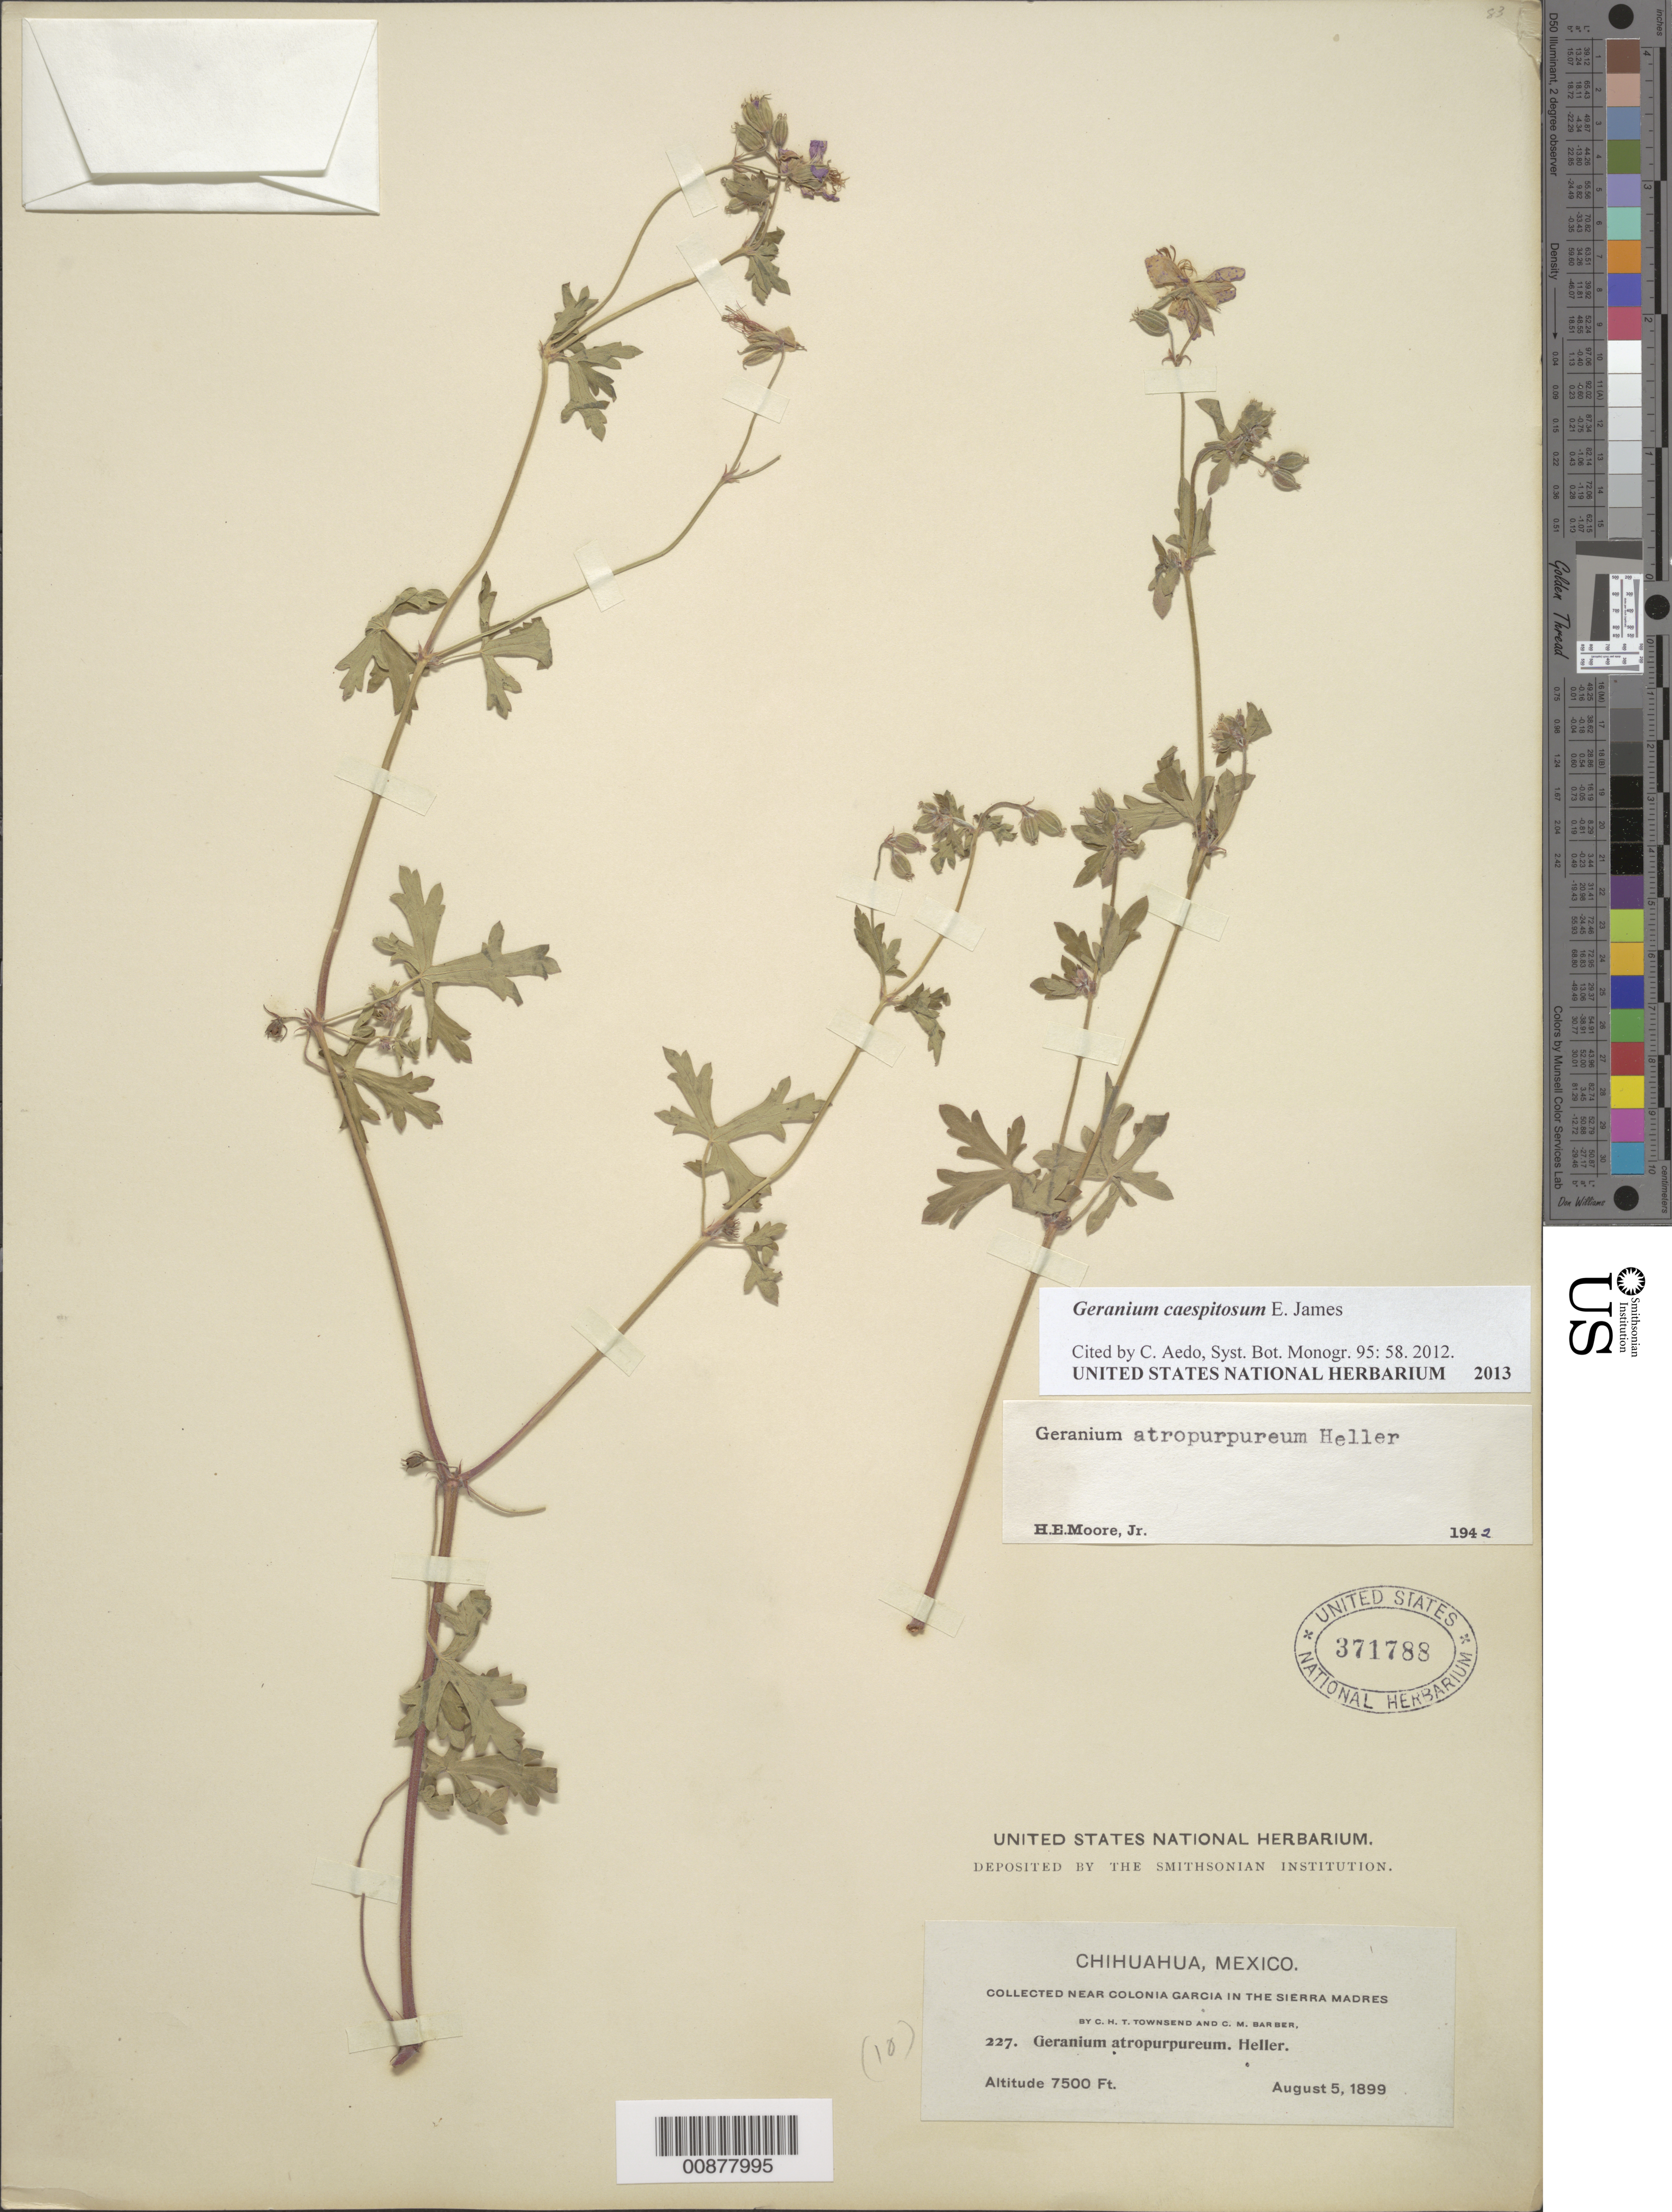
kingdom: Plantae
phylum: Tracheophyta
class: Magnoliopsida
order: Geraniales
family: Geraniaceae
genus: Geranium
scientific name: Geranium atropurpureum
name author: A. Heller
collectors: C. H. T. Townsend & C. Barber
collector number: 227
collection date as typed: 05 Aug 1899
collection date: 1899-08-05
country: Mexico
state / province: Chihuahua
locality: Near Colonia García in the Sierra Madre, Chihuahua.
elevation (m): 2286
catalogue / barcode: US 371788